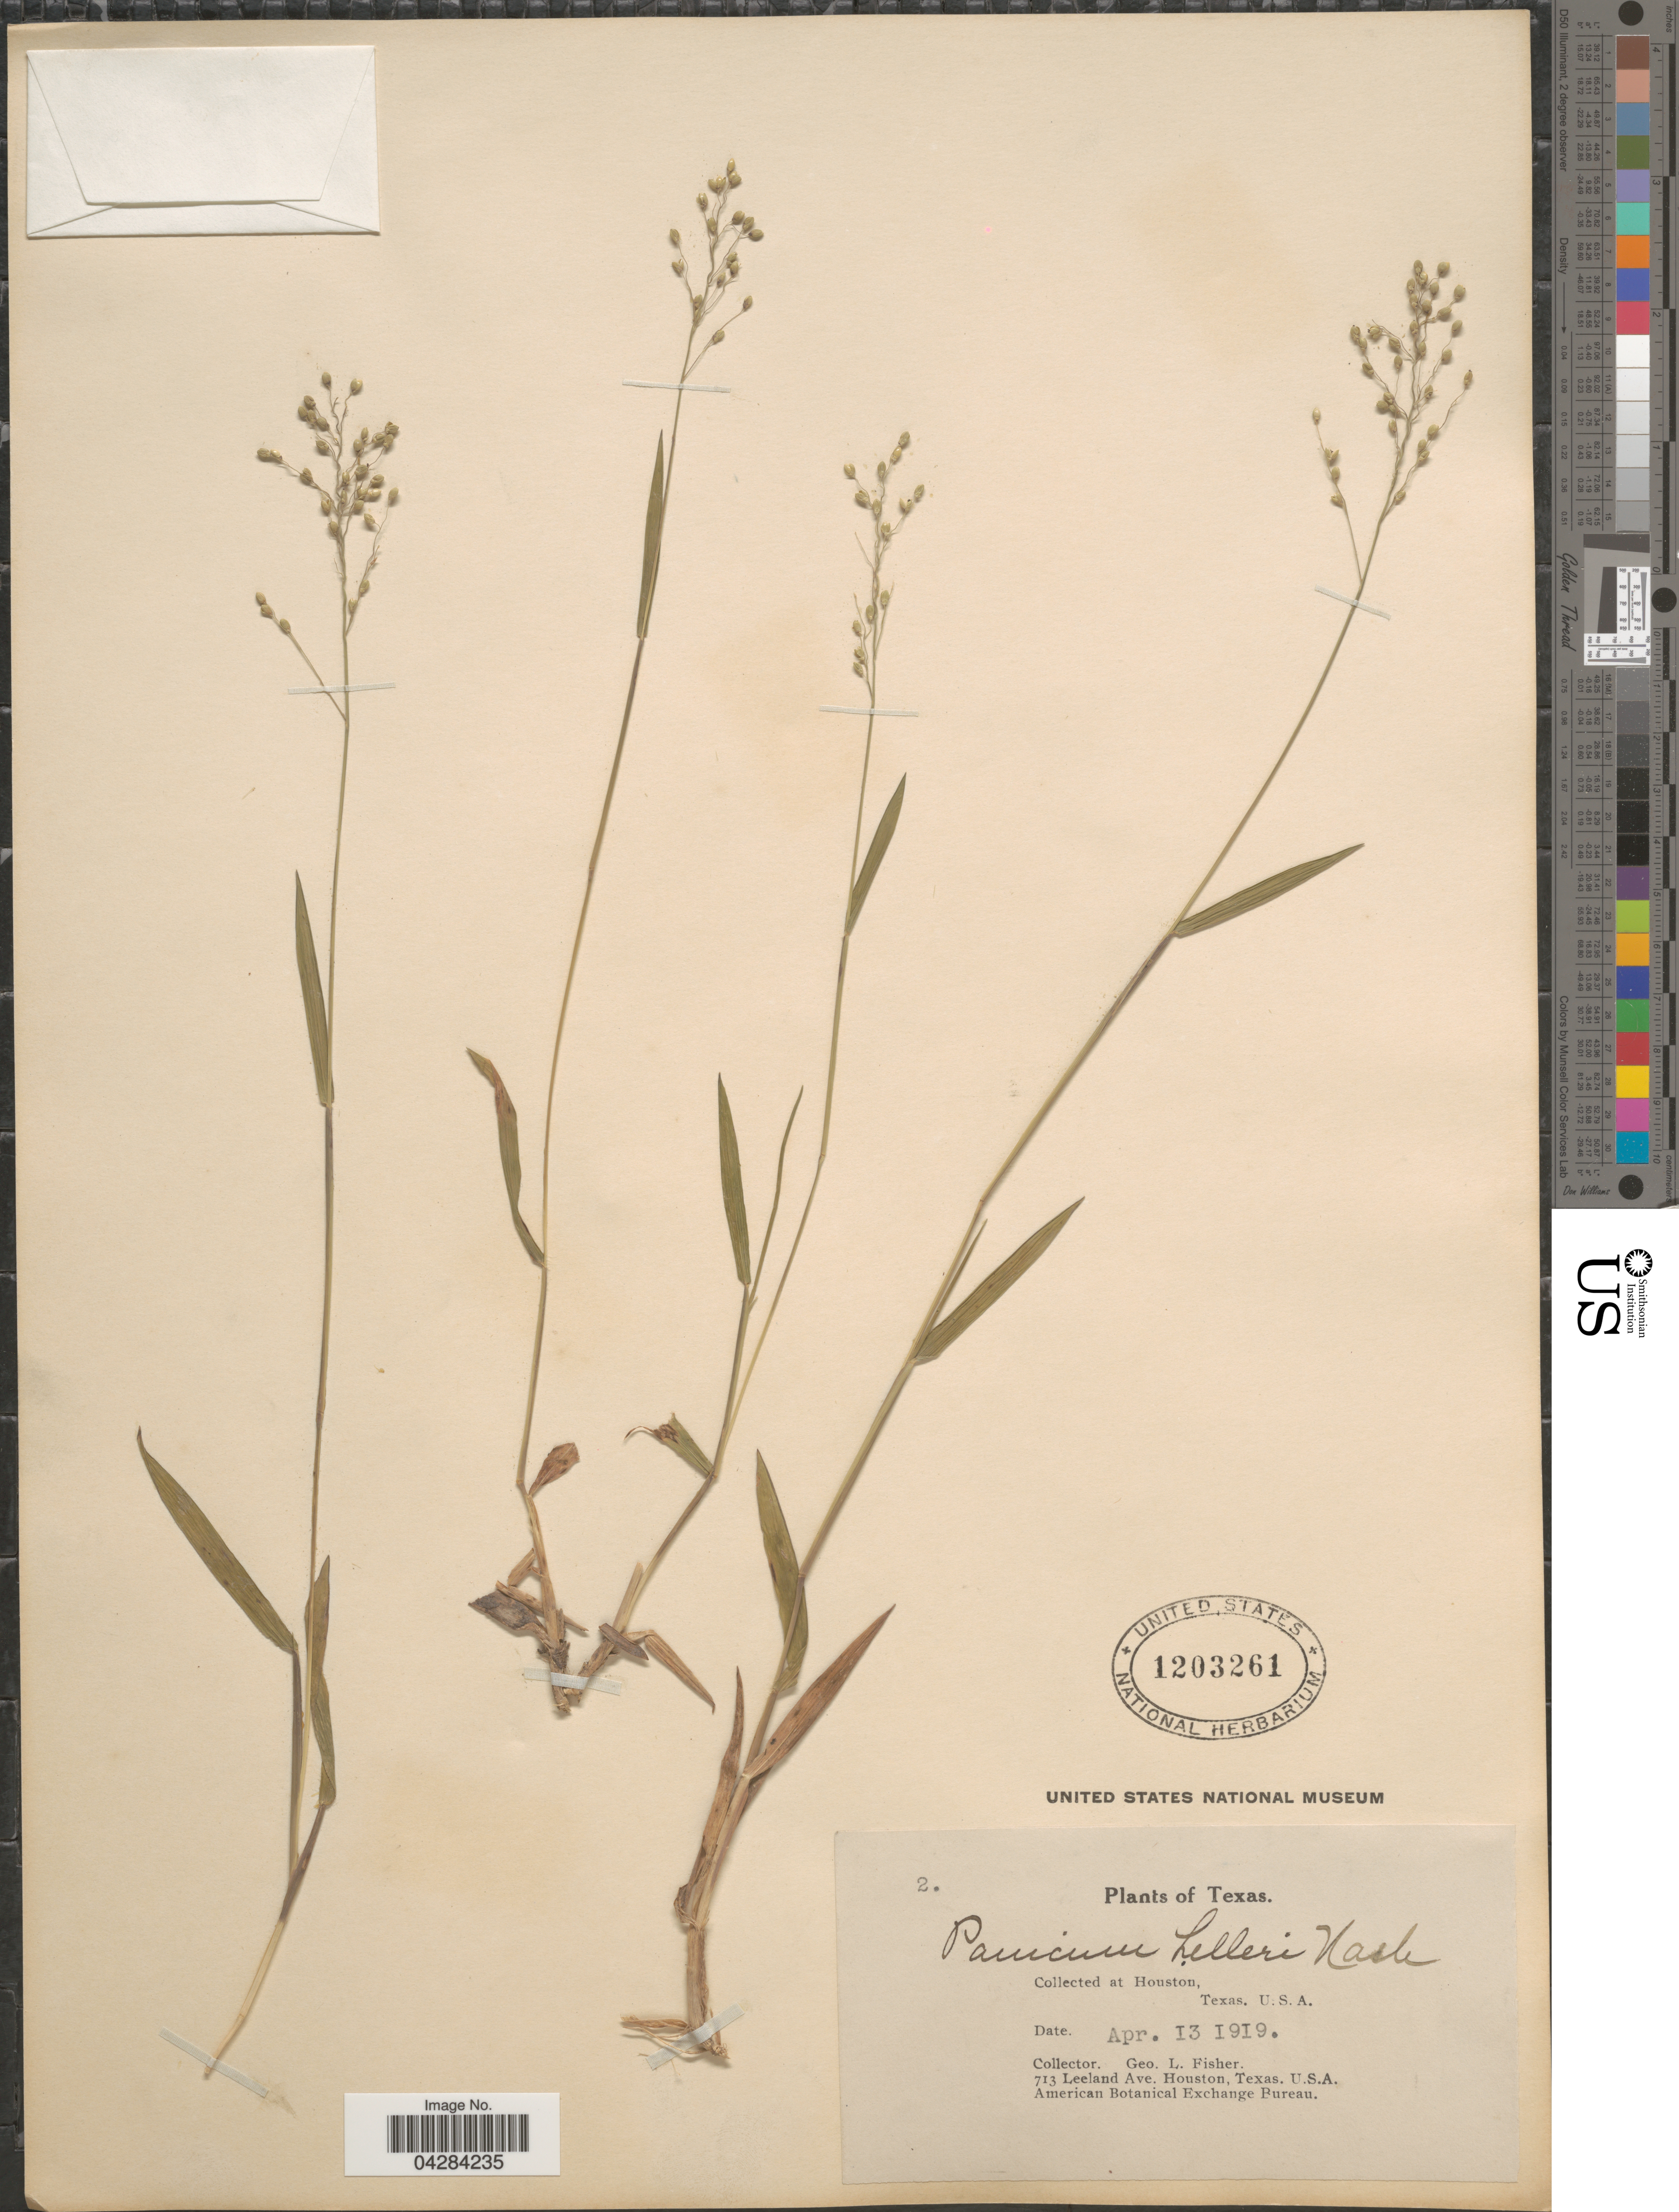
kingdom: Plantae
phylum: Tracheophyta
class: Liliopsida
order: Poales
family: Poaceae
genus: Dichanthelium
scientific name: Dichanthelium oligosanthes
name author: (Schult.) Gould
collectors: G. L. Fisher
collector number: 2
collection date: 1919-04-13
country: United States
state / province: Texas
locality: At Houston.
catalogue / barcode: US 1203261